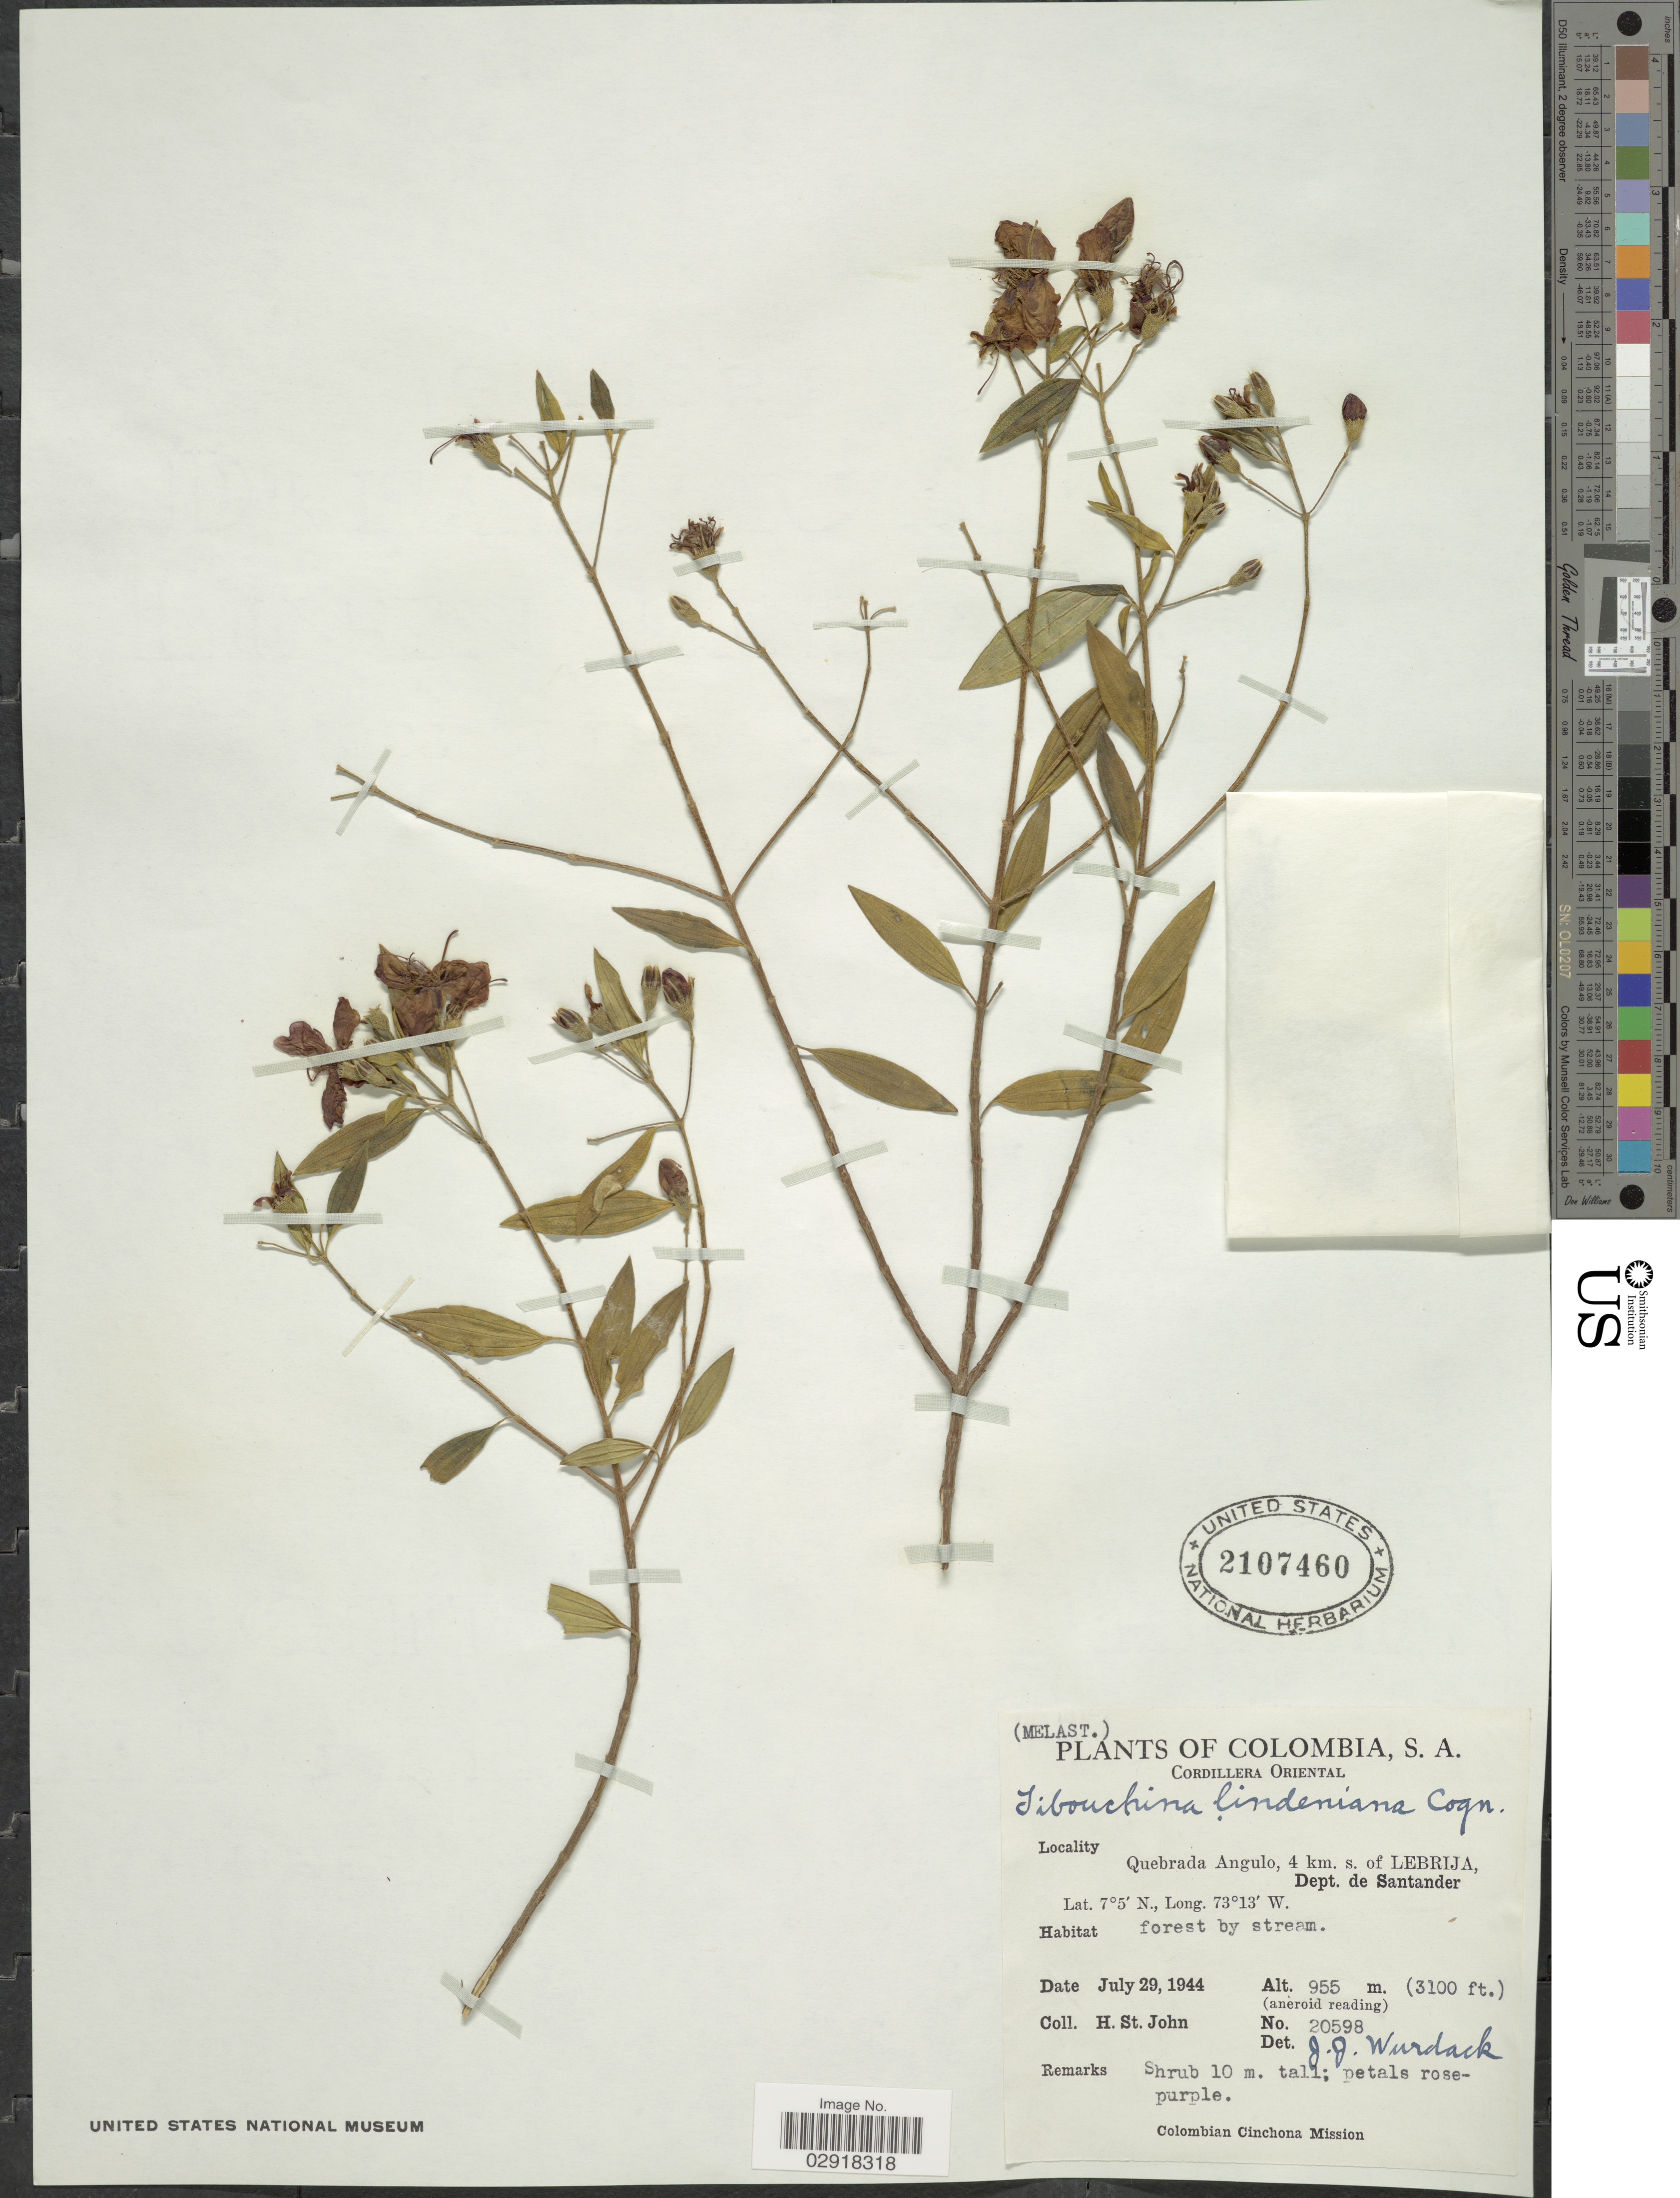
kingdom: Plantae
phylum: Tracheophyta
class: Magnoliopsida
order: Myrtales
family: Melastomataceae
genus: Pleroma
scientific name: Pleroma martiale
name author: (Cham.) Triana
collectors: H. St. John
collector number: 20598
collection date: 1944-07-29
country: Colombia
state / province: Santander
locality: Cordillera Oriental, Quebrada Angulo, 4 km. s. of Lebrija, Dept. de Santander.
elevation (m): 945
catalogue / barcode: US 2107460